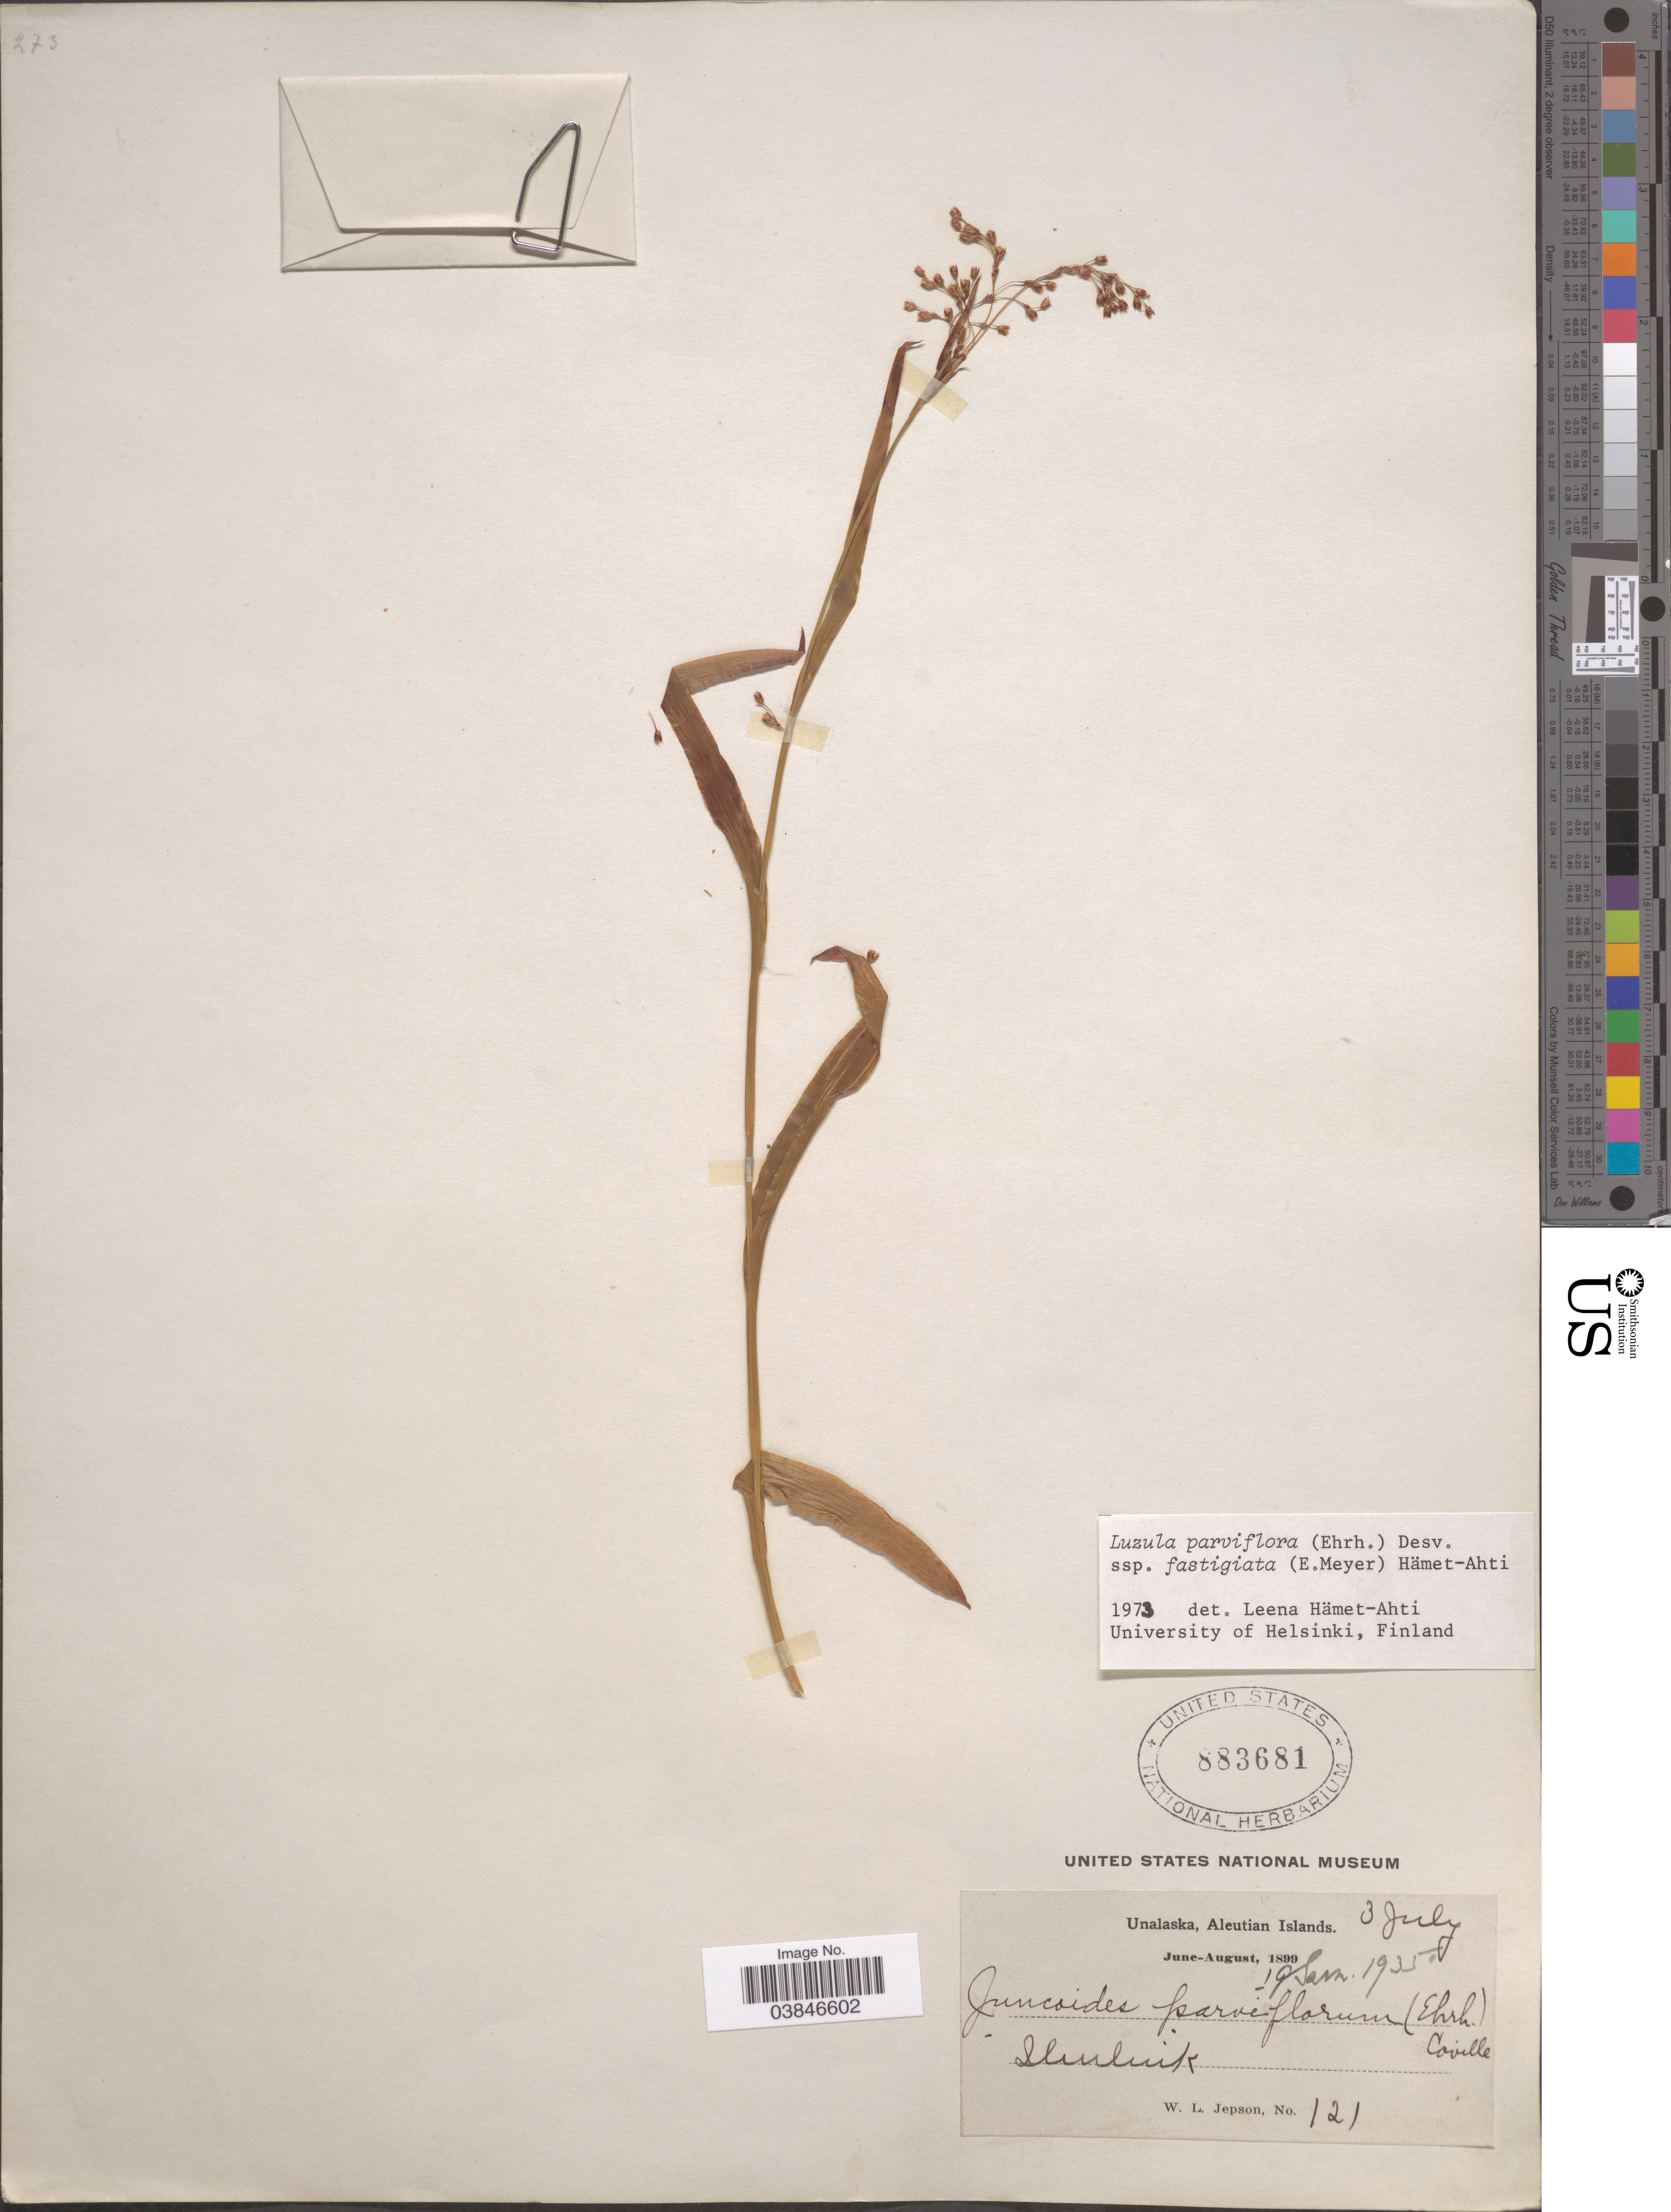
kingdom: Plantae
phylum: Tracheophyta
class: Liliopsida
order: Poales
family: Juncaceae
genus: Luzula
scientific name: Luzula parviflora subsp. fastigiata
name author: Buchenau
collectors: W. L. Jepson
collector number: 121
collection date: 1899-07-03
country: United States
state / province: Alaska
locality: Unalaska, Aleutian Islands. Iliuliuk.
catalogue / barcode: US 883681